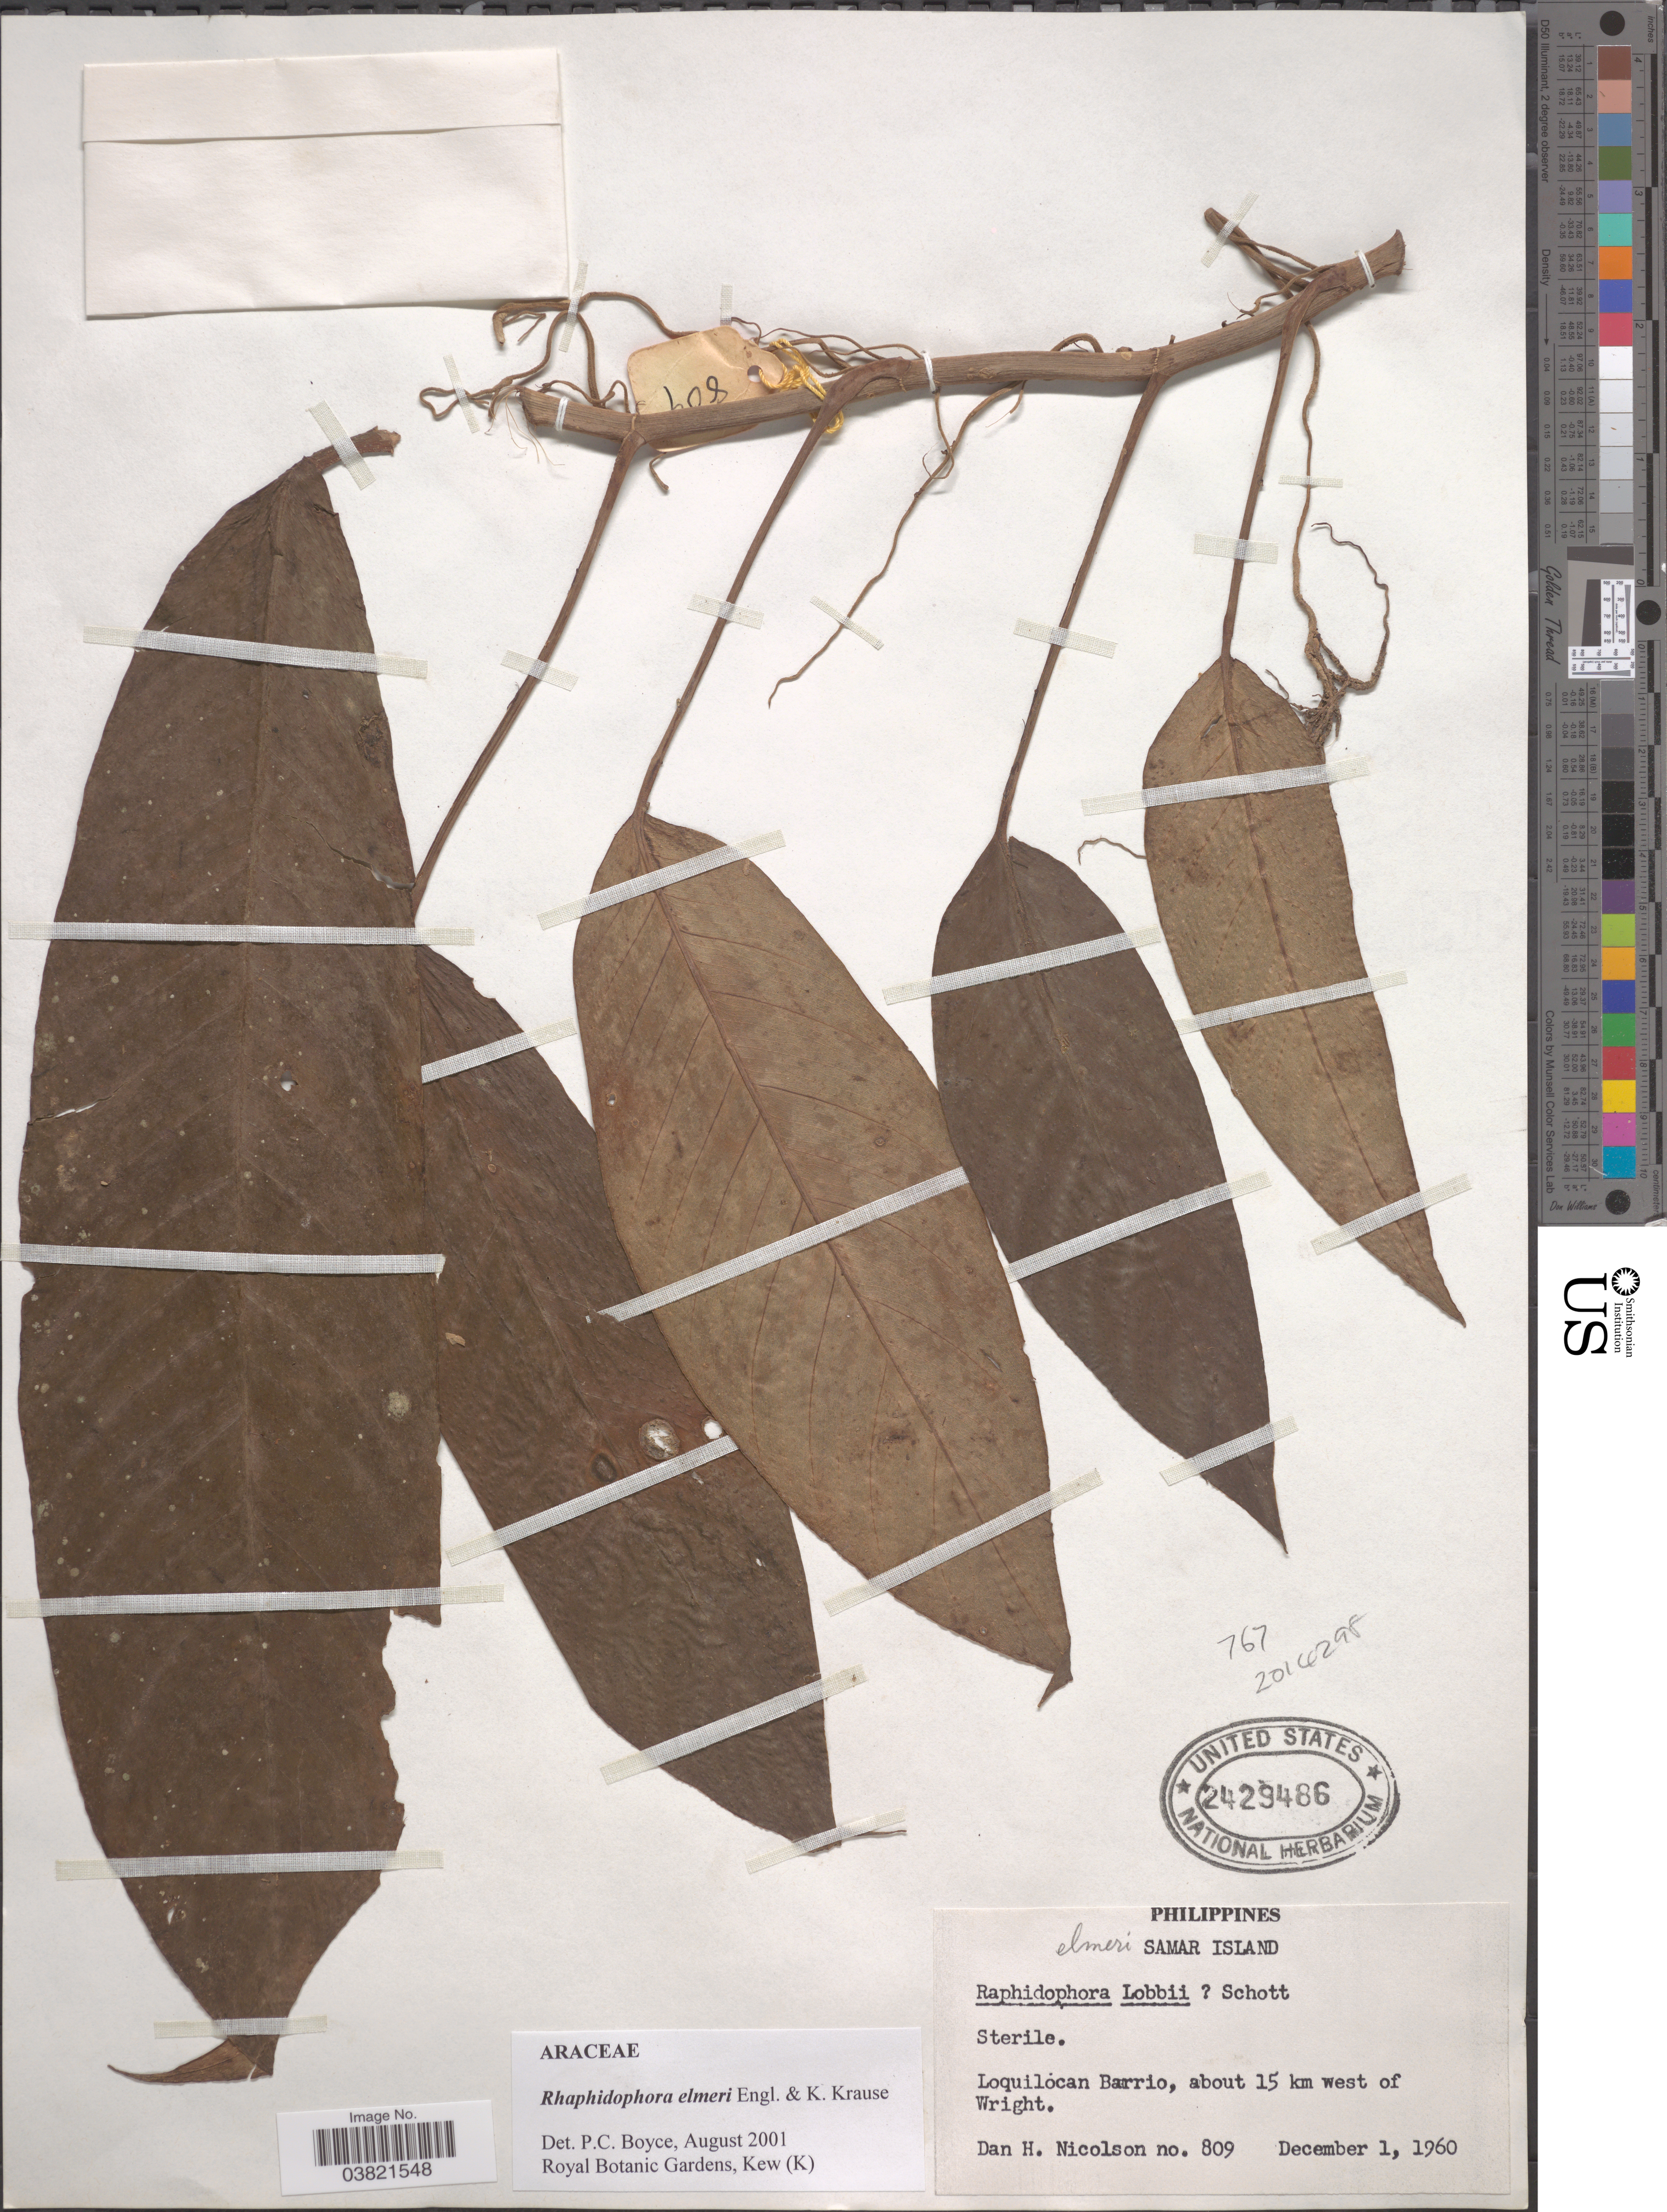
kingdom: Plantae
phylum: Tracheophyta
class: Liliopsida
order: Alismatales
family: Araceae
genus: Rhaphidophora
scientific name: Rhaphidophora elmeri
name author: Engl. & K. Krause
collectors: D. H. Nicolson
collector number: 809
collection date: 1960-12-01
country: Philippines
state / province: Eastern Visayas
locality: Elmeri Samar Island. Loquilocan Barrio, about 15 km west of Wright.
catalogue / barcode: US 2429486